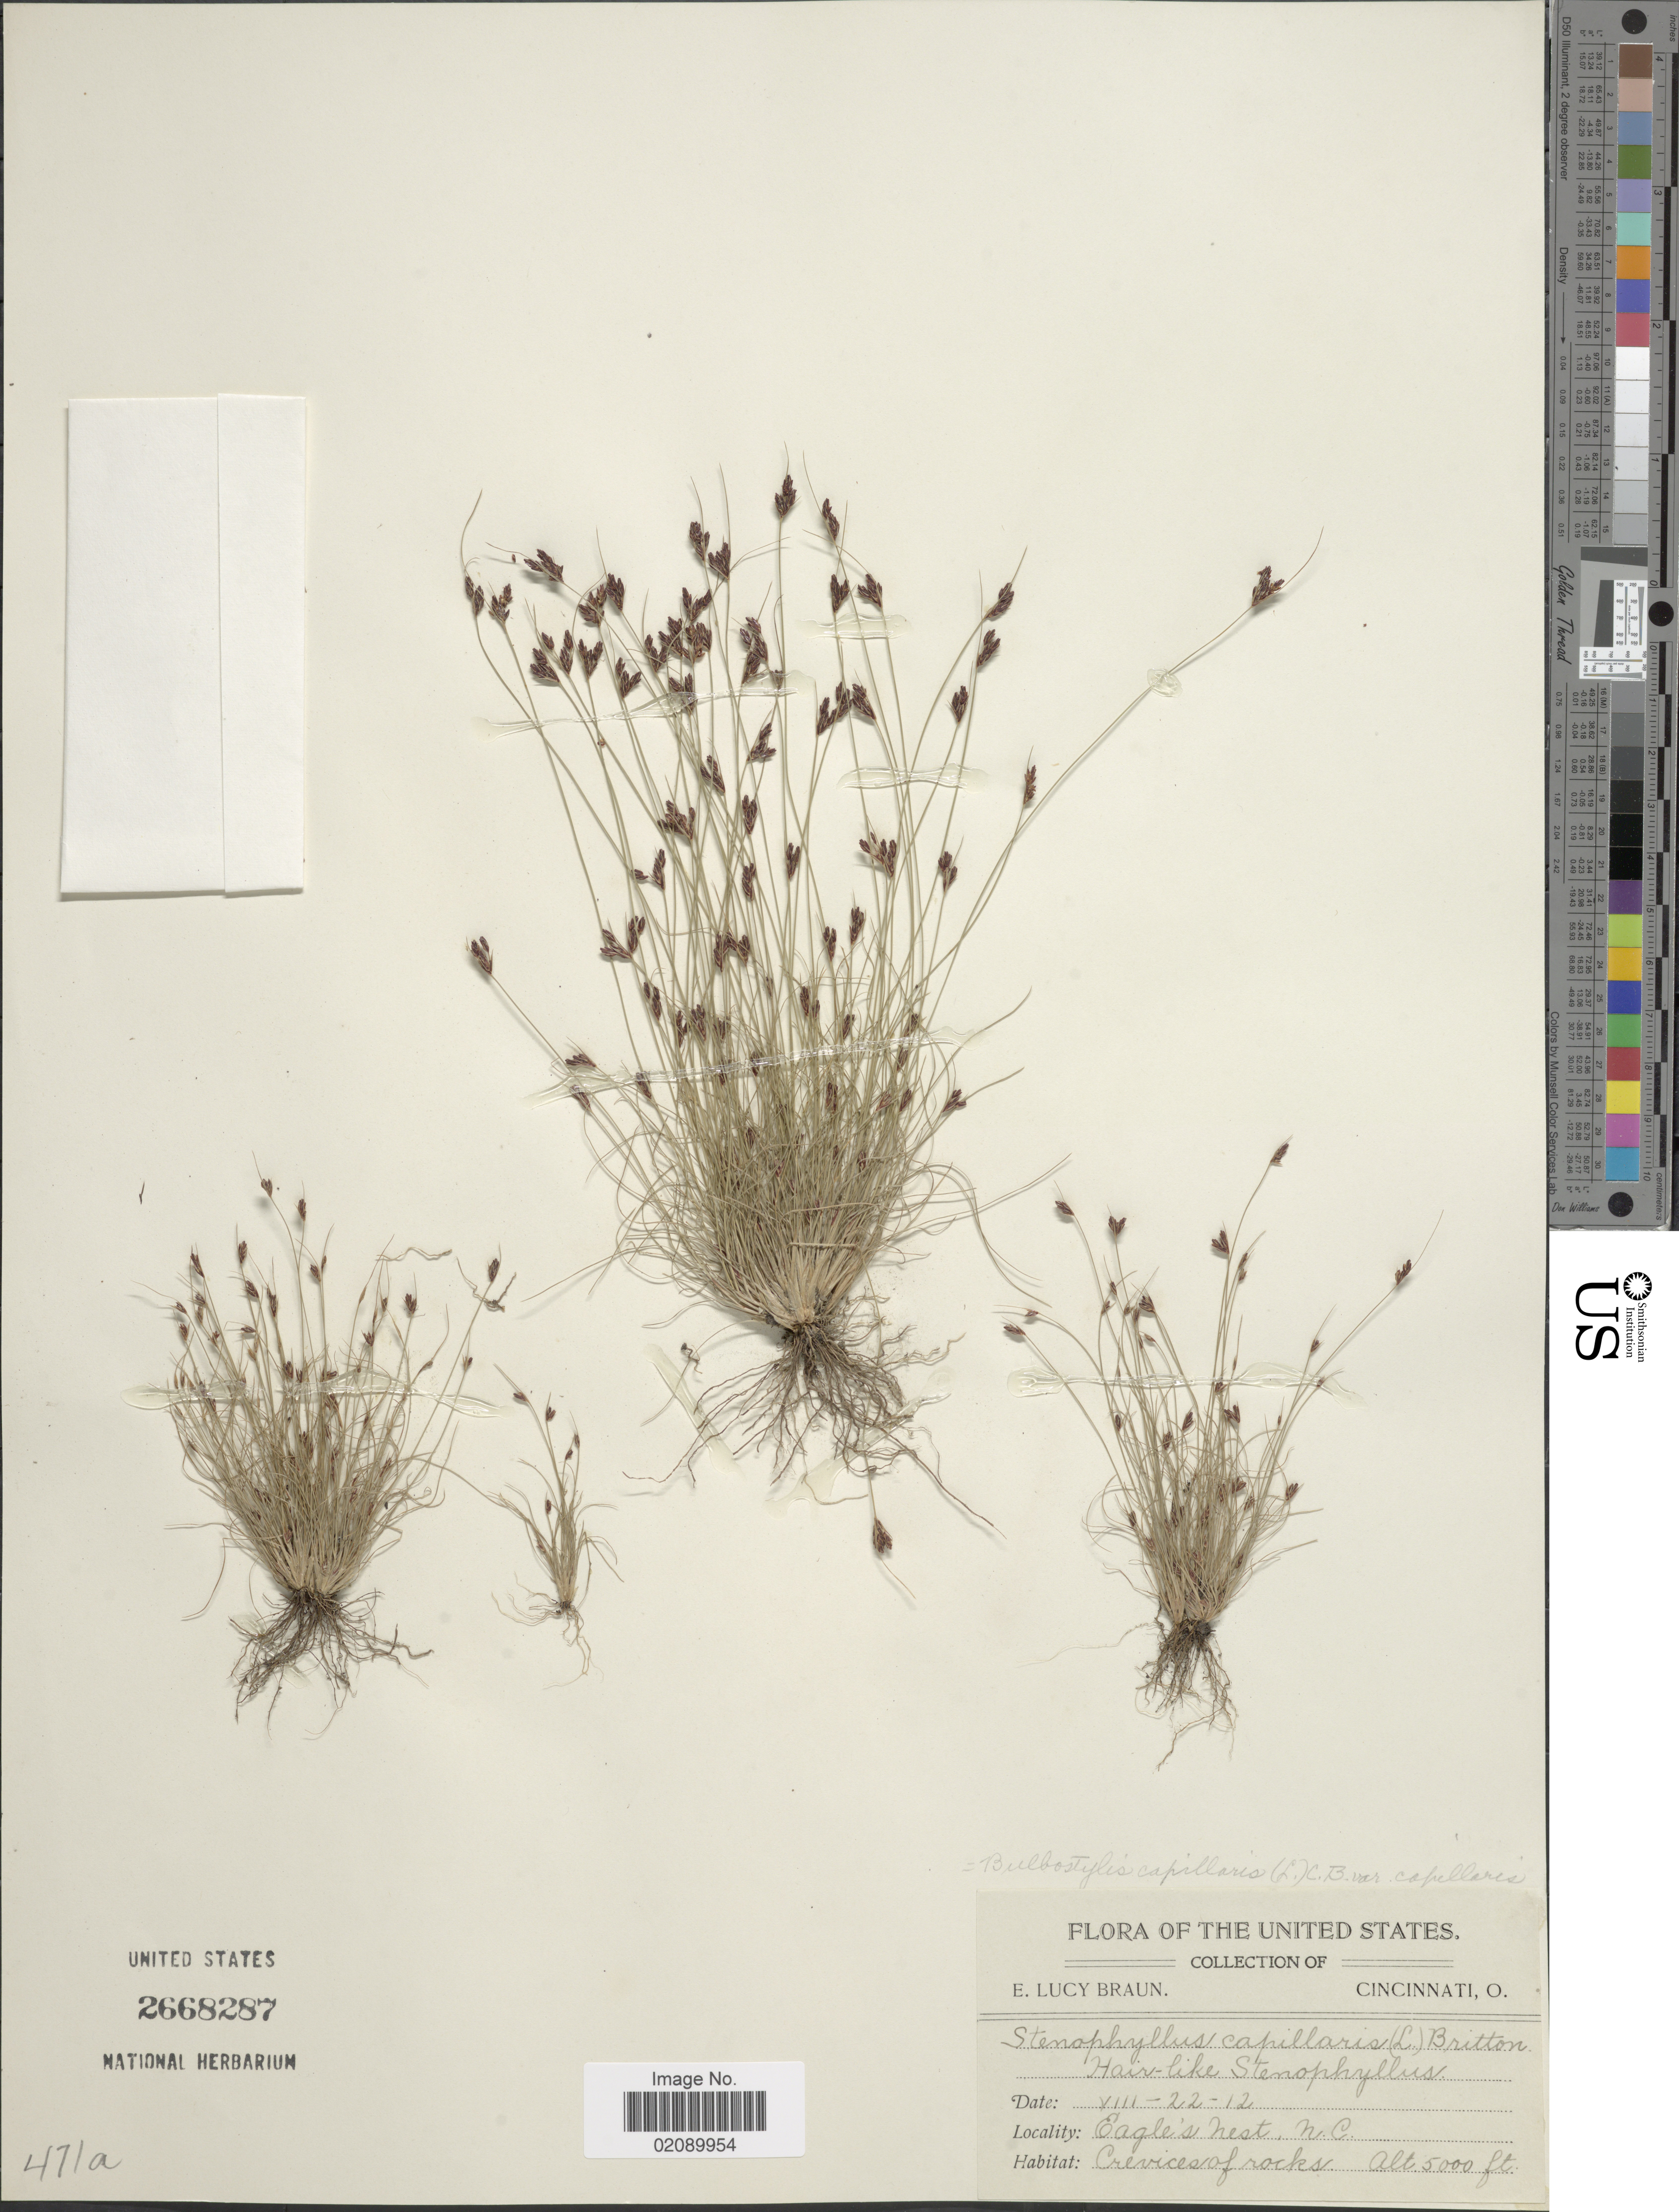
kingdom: Plantae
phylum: Tracheophyta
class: Liliopsida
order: Poales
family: Cyperaceae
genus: Bulbostylis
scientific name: Bulbostylis capillaris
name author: (L.) Kunth ex C.B. Clarke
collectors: E. L. Braun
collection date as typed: Transcribed d/m/y: 22/7/12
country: United States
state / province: North Carolina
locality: Eagle's Nest, N.C.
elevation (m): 1524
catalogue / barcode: US 2668287